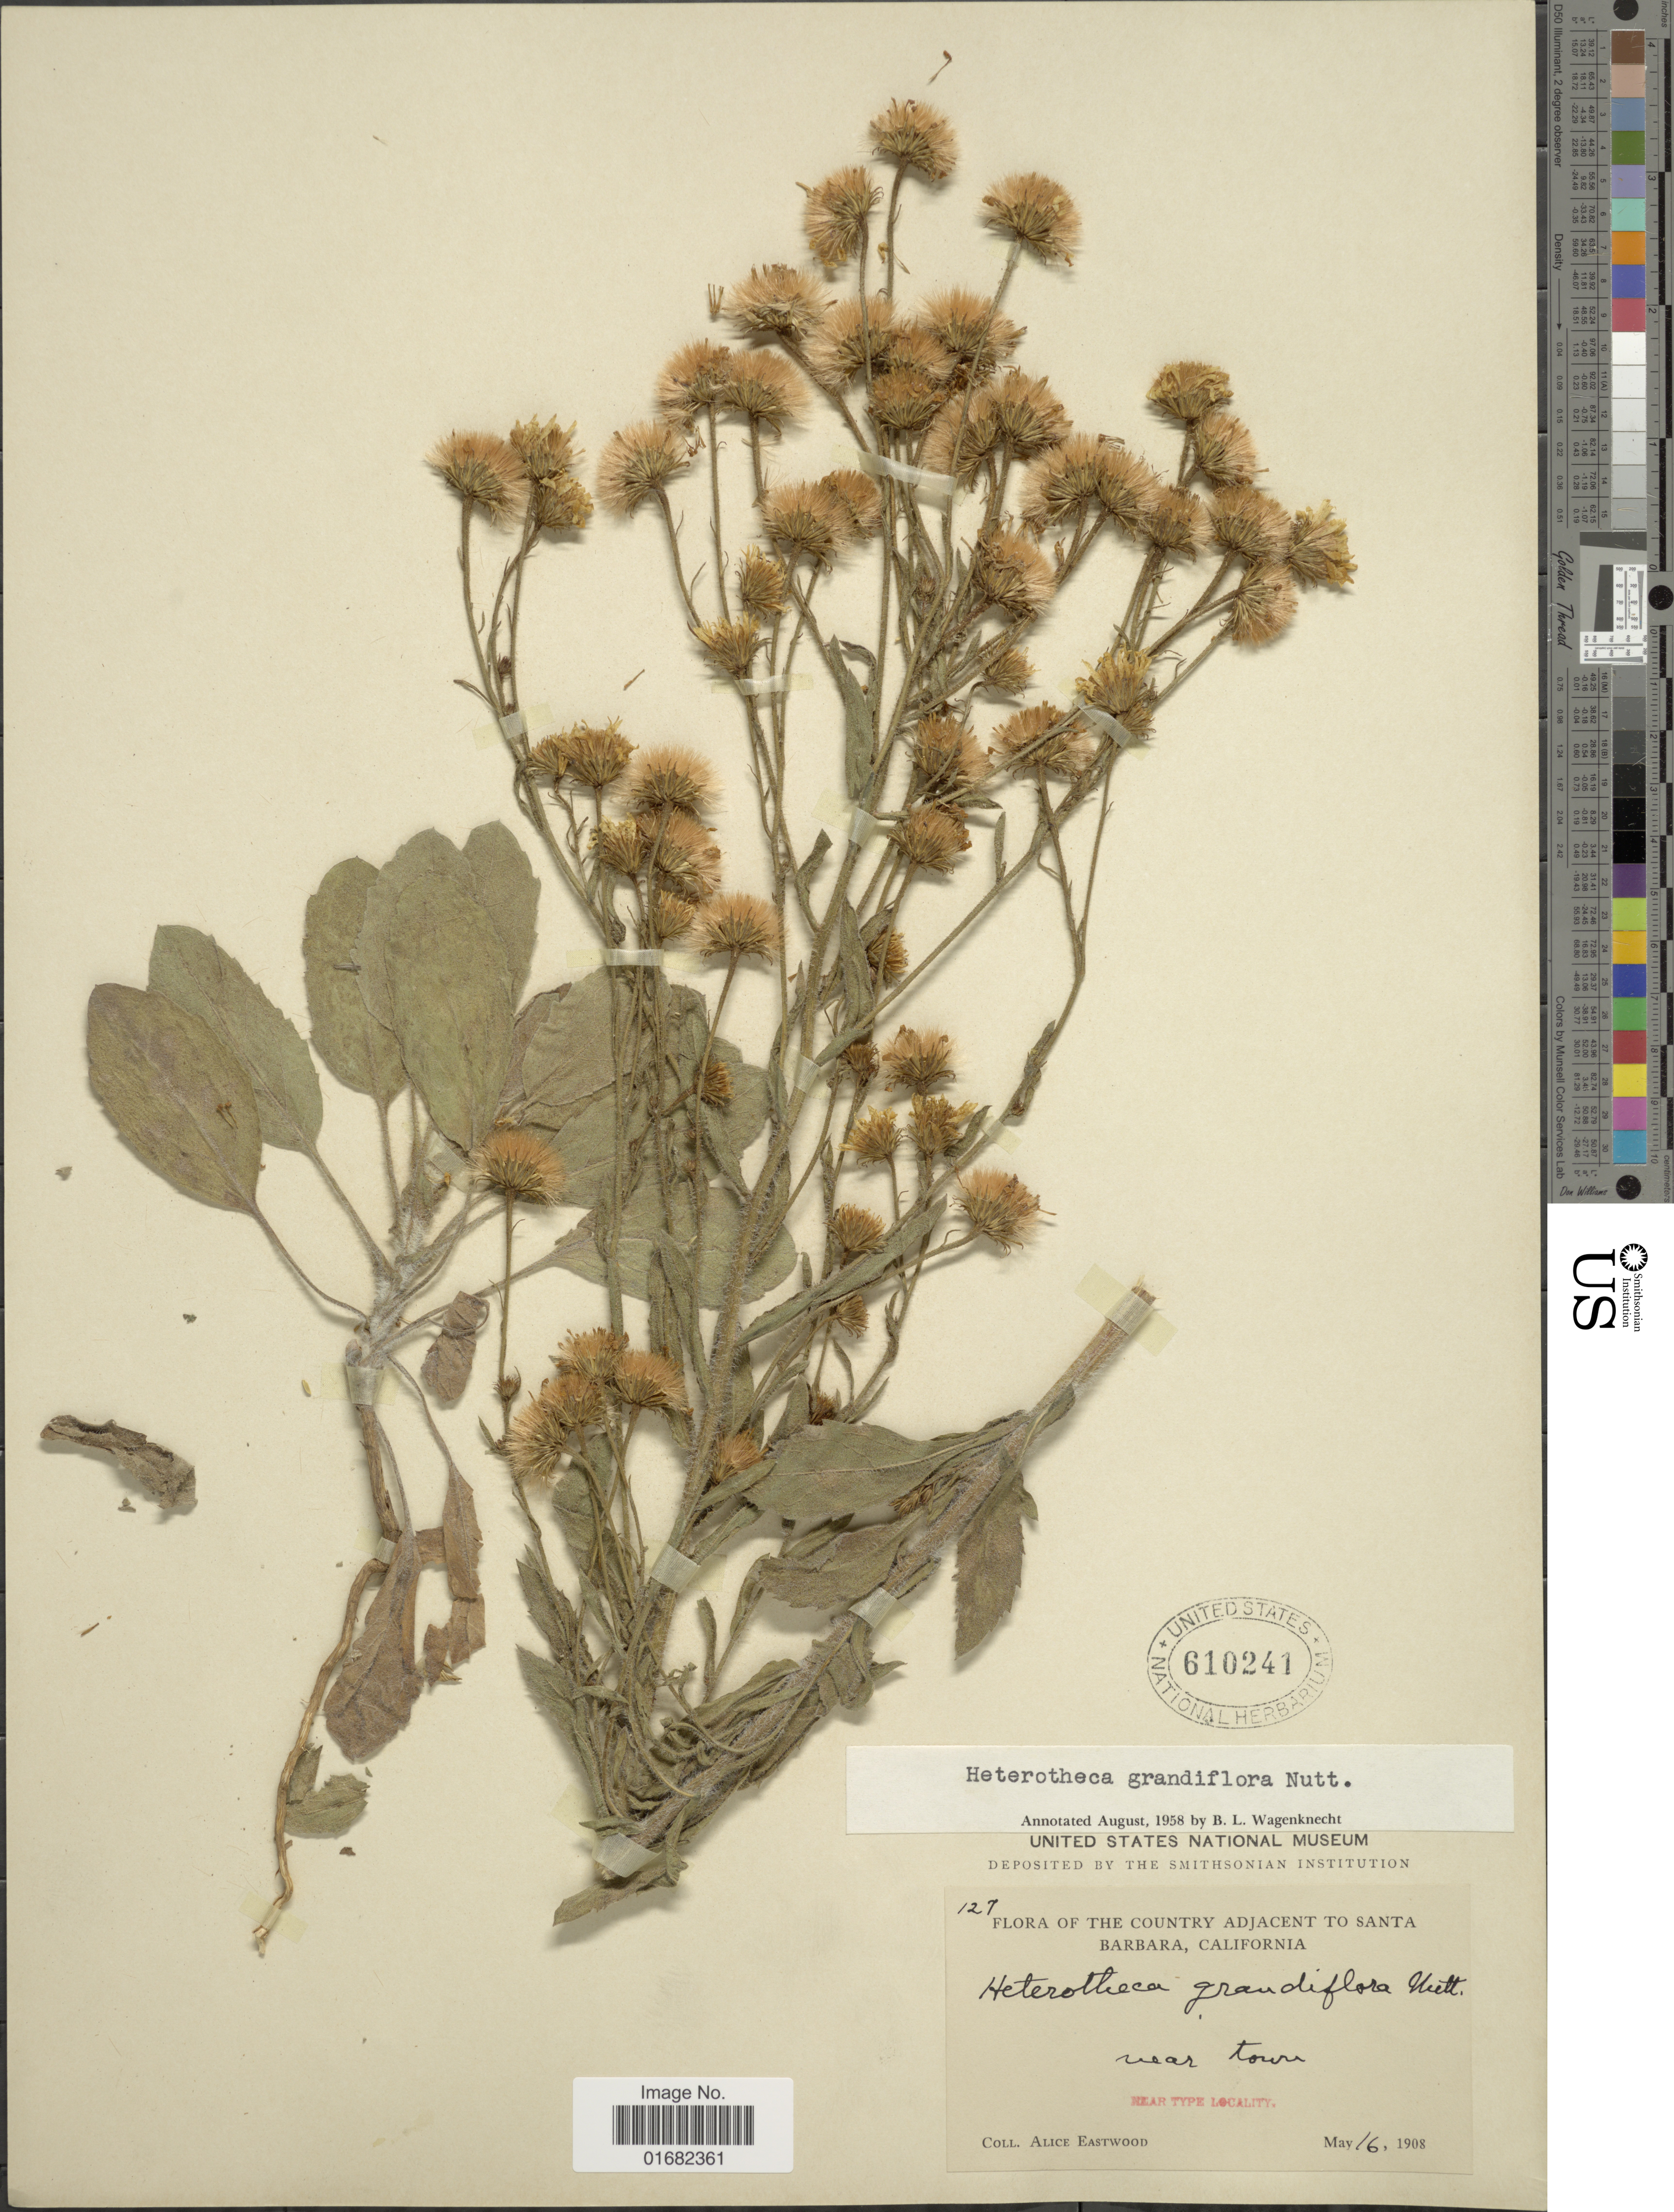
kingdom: Plantae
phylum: Tracheophyta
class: Magnoliopsida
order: Asterales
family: Asteraceae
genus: Heterotheca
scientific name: Heterotheca grandiflora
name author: Nutt.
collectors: A. Eastwood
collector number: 127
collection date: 1908-05-16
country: United States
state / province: California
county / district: Santa Barbara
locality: Country adjacent to Santa Barbara. Near Town, near type locality.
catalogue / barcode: US 610241